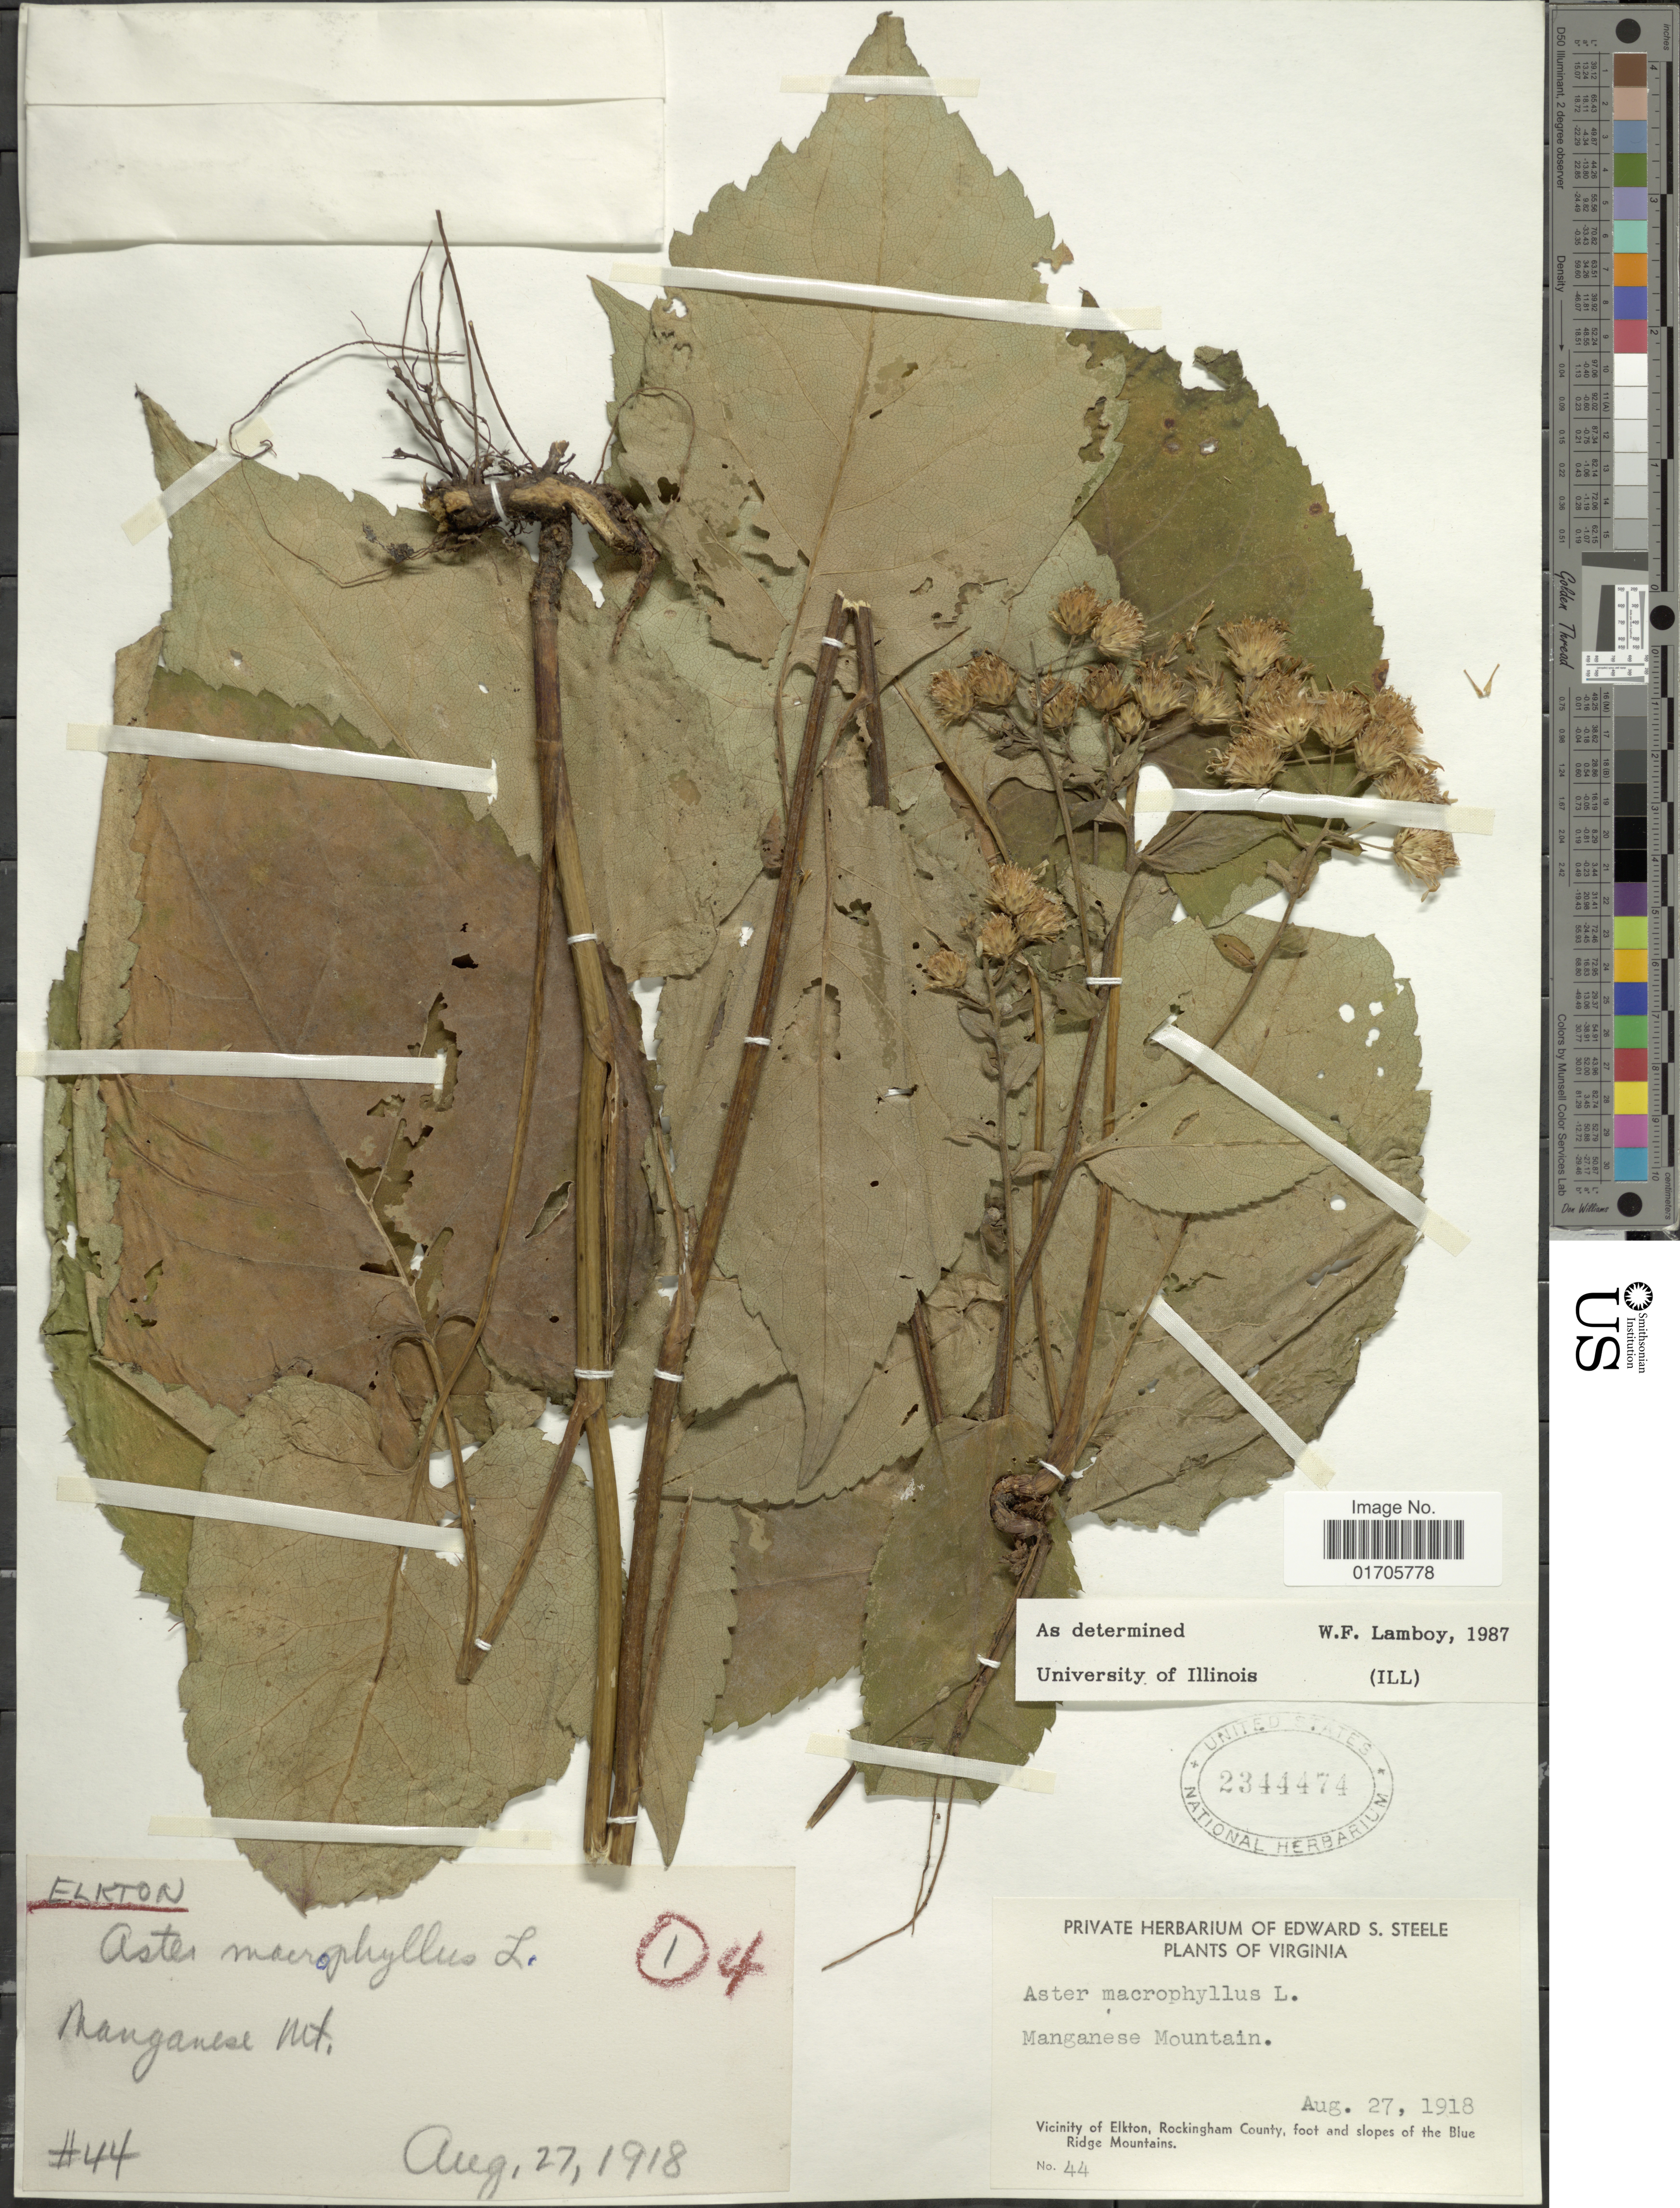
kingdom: Plantae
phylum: Tracheophyta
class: Magnoliopsida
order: Asterales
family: Asteraceae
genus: Eurybia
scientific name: Eurybia macrophylla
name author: (L.) Cass.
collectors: ex herb. Edward S. Steele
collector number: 44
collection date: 1918-08-27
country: United States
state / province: Virginia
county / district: Rockingham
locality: Virginia. Manganese Mountain. Manganese Mountain. Vicinity of Elkton, Rockingham County, foot and slopes of the Blue Ridge Mountains.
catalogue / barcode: US 2344474